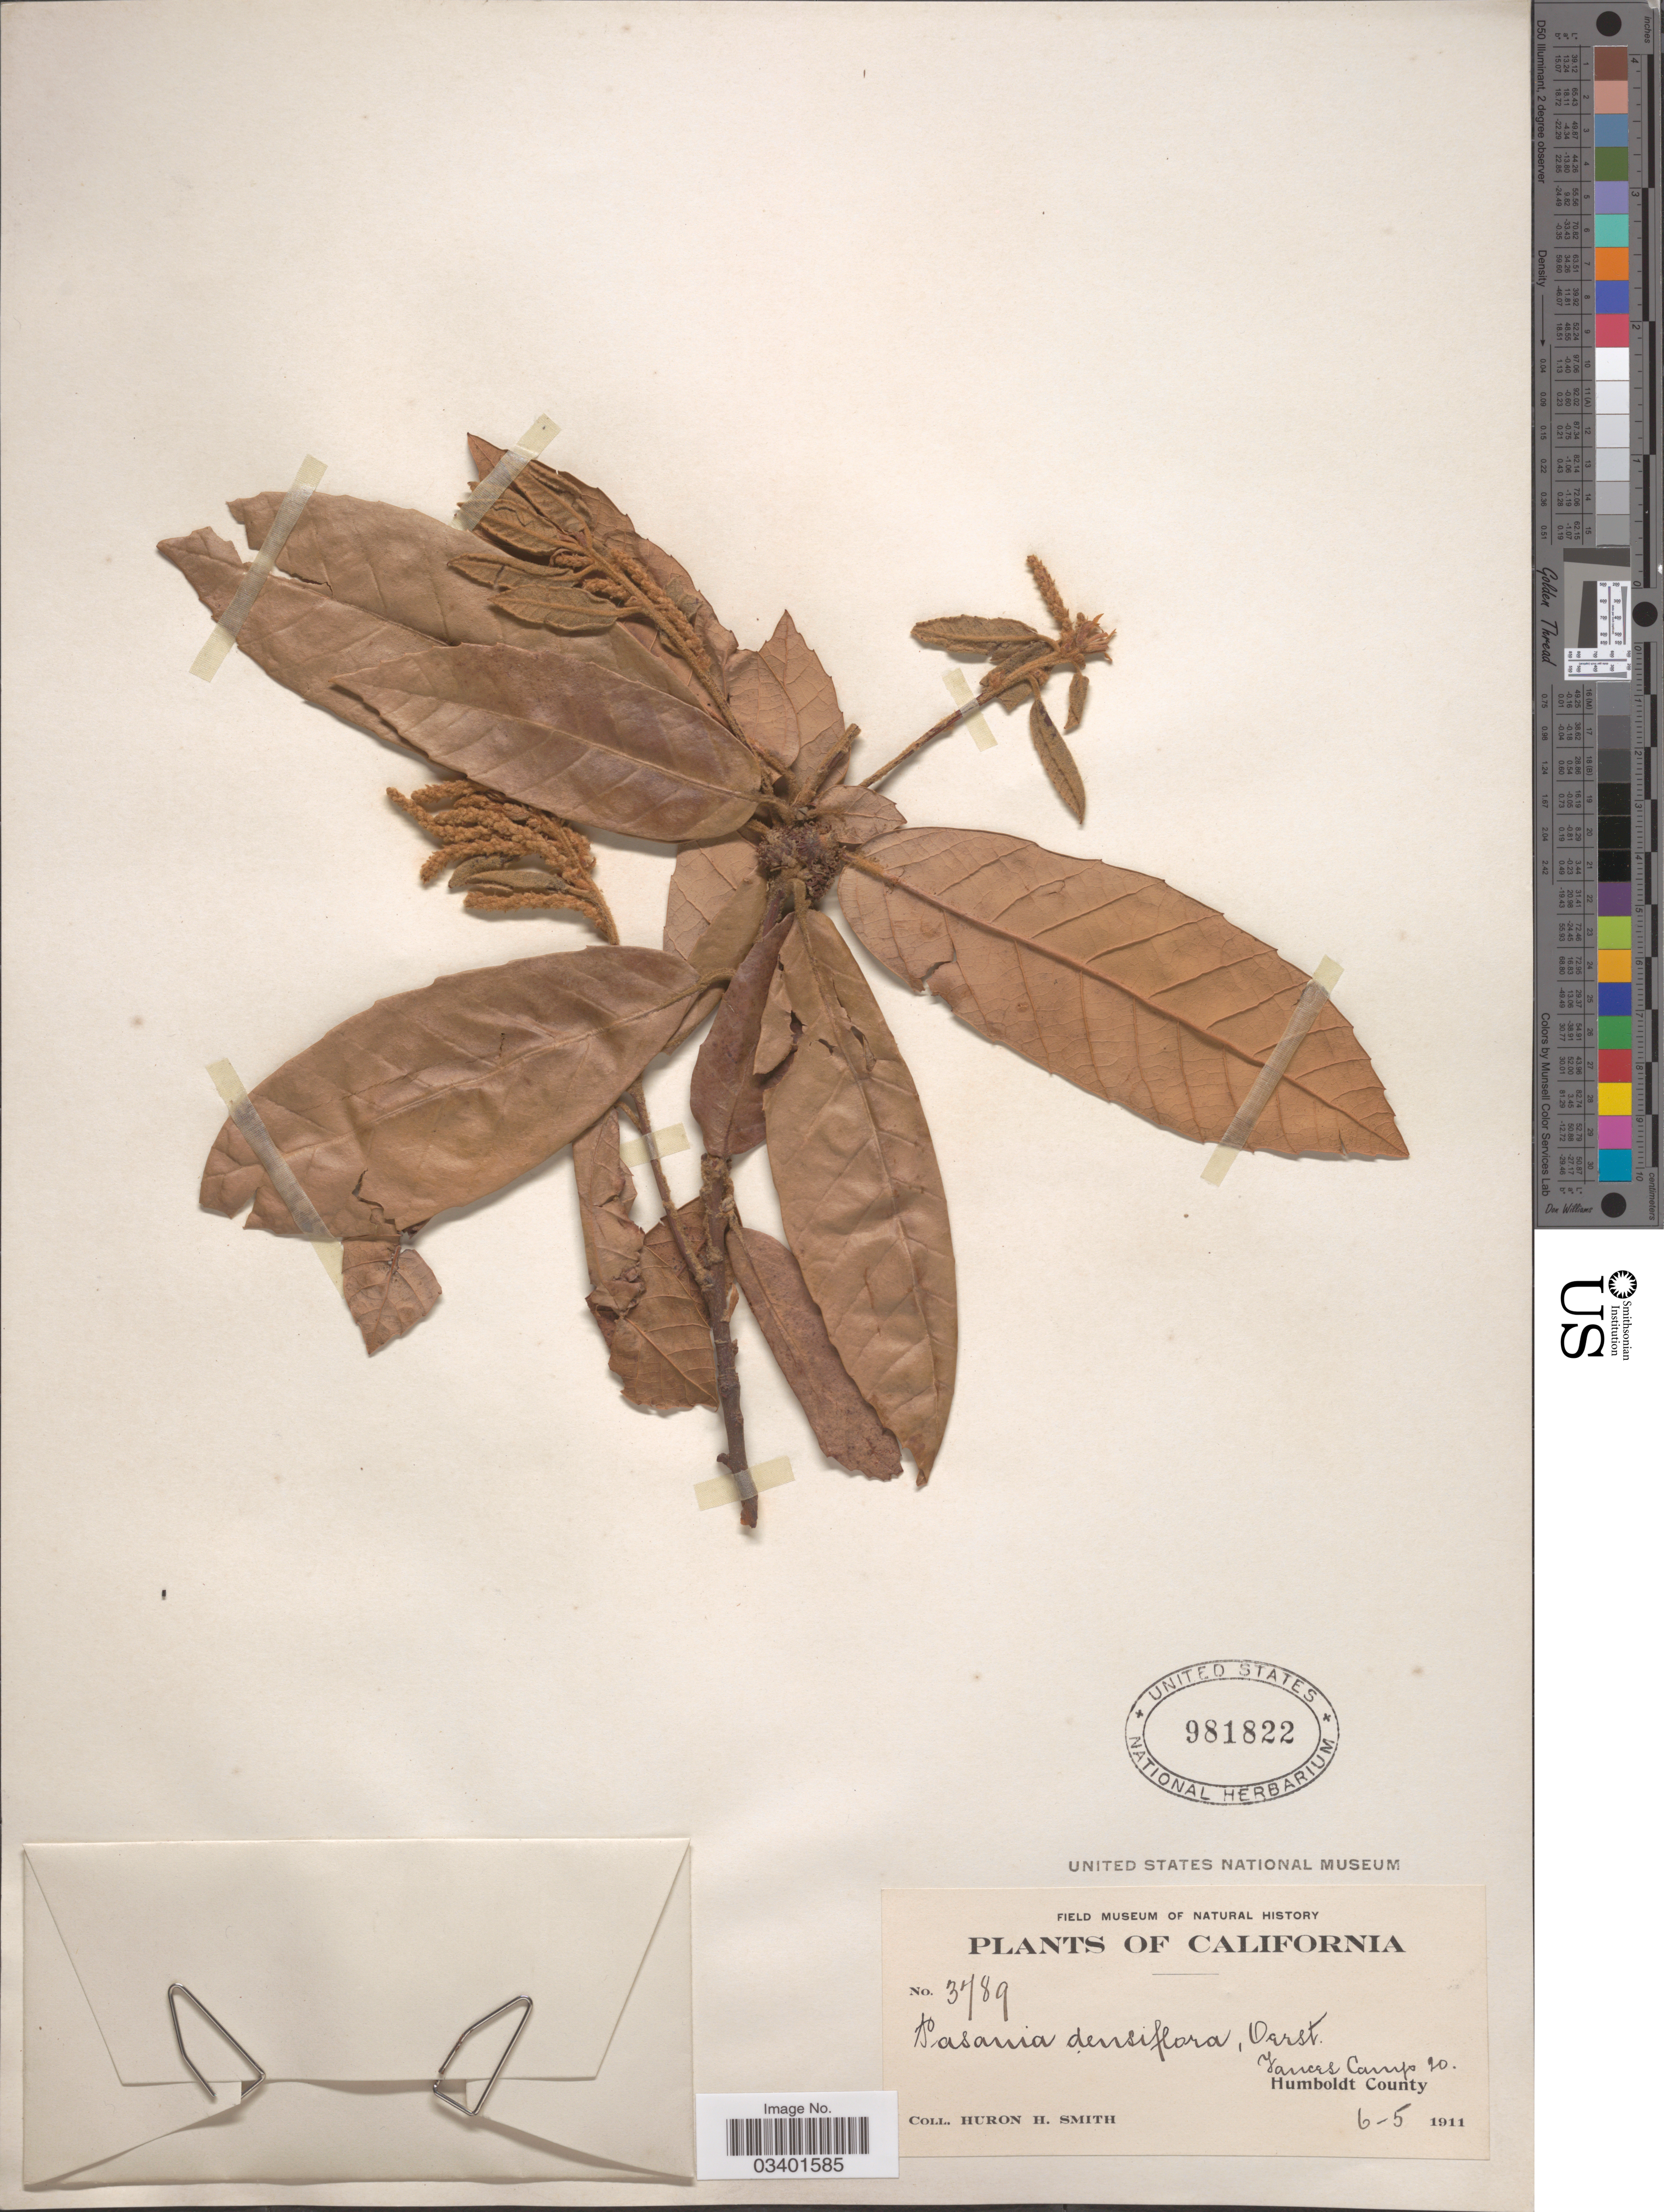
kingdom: Plantae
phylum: Tracheophyta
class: Magnoliopsida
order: Fagales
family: Fagaceae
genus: Notholithocarpus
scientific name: Notholithocarpus densiflorus var. densiflorus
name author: (Hook. & Arn.) P. S. Manos et al.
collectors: Huron H. Smith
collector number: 3789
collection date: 1911-06-05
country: United States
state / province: California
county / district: Humboldt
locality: Vances Camp 20, Humboldt County.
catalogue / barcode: US 981822